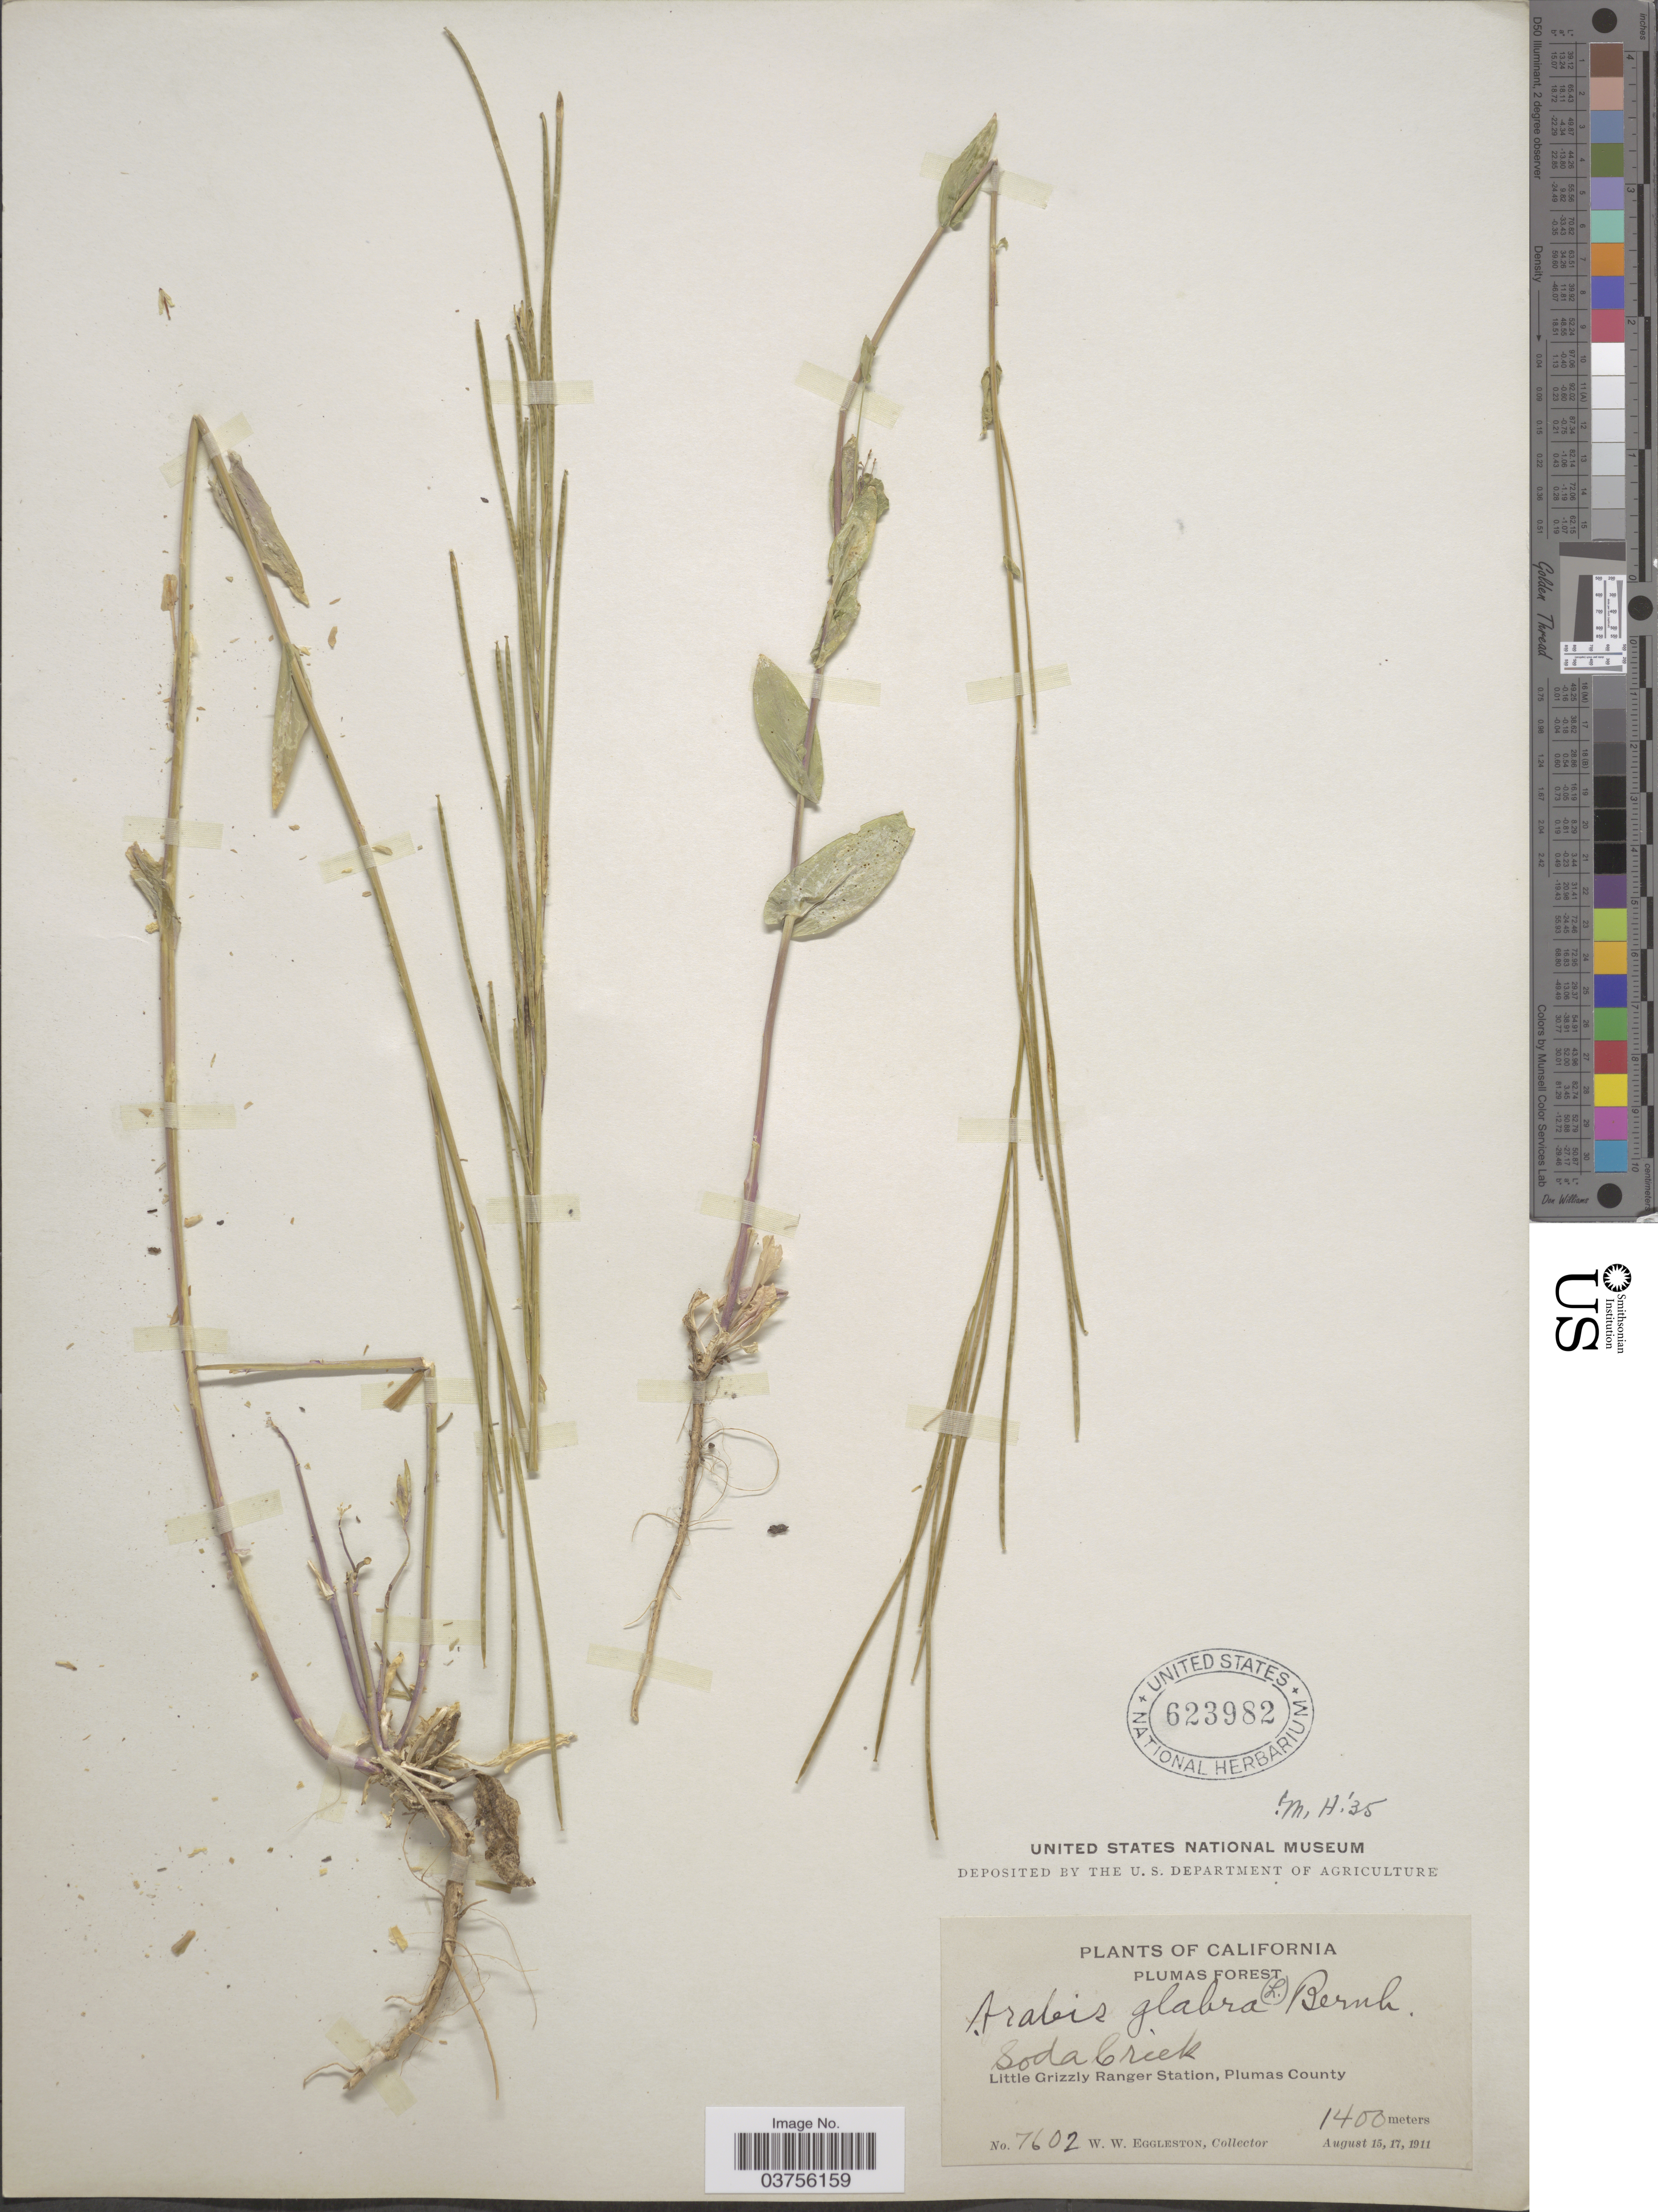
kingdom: Plantae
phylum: Tracheophyta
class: Magnoliopsida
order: Brassicales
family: Brassicaceae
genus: Turritis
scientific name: Turritis glabra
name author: L.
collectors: W. W. Eggleston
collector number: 7602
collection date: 1911-08-15/1911-08-17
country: United States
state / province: California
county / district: Plumas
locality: Plumas Forest. Soda Creek. Little Grizzly Ranger Station, Plumas County.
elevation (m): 1400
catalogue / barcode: US 623982